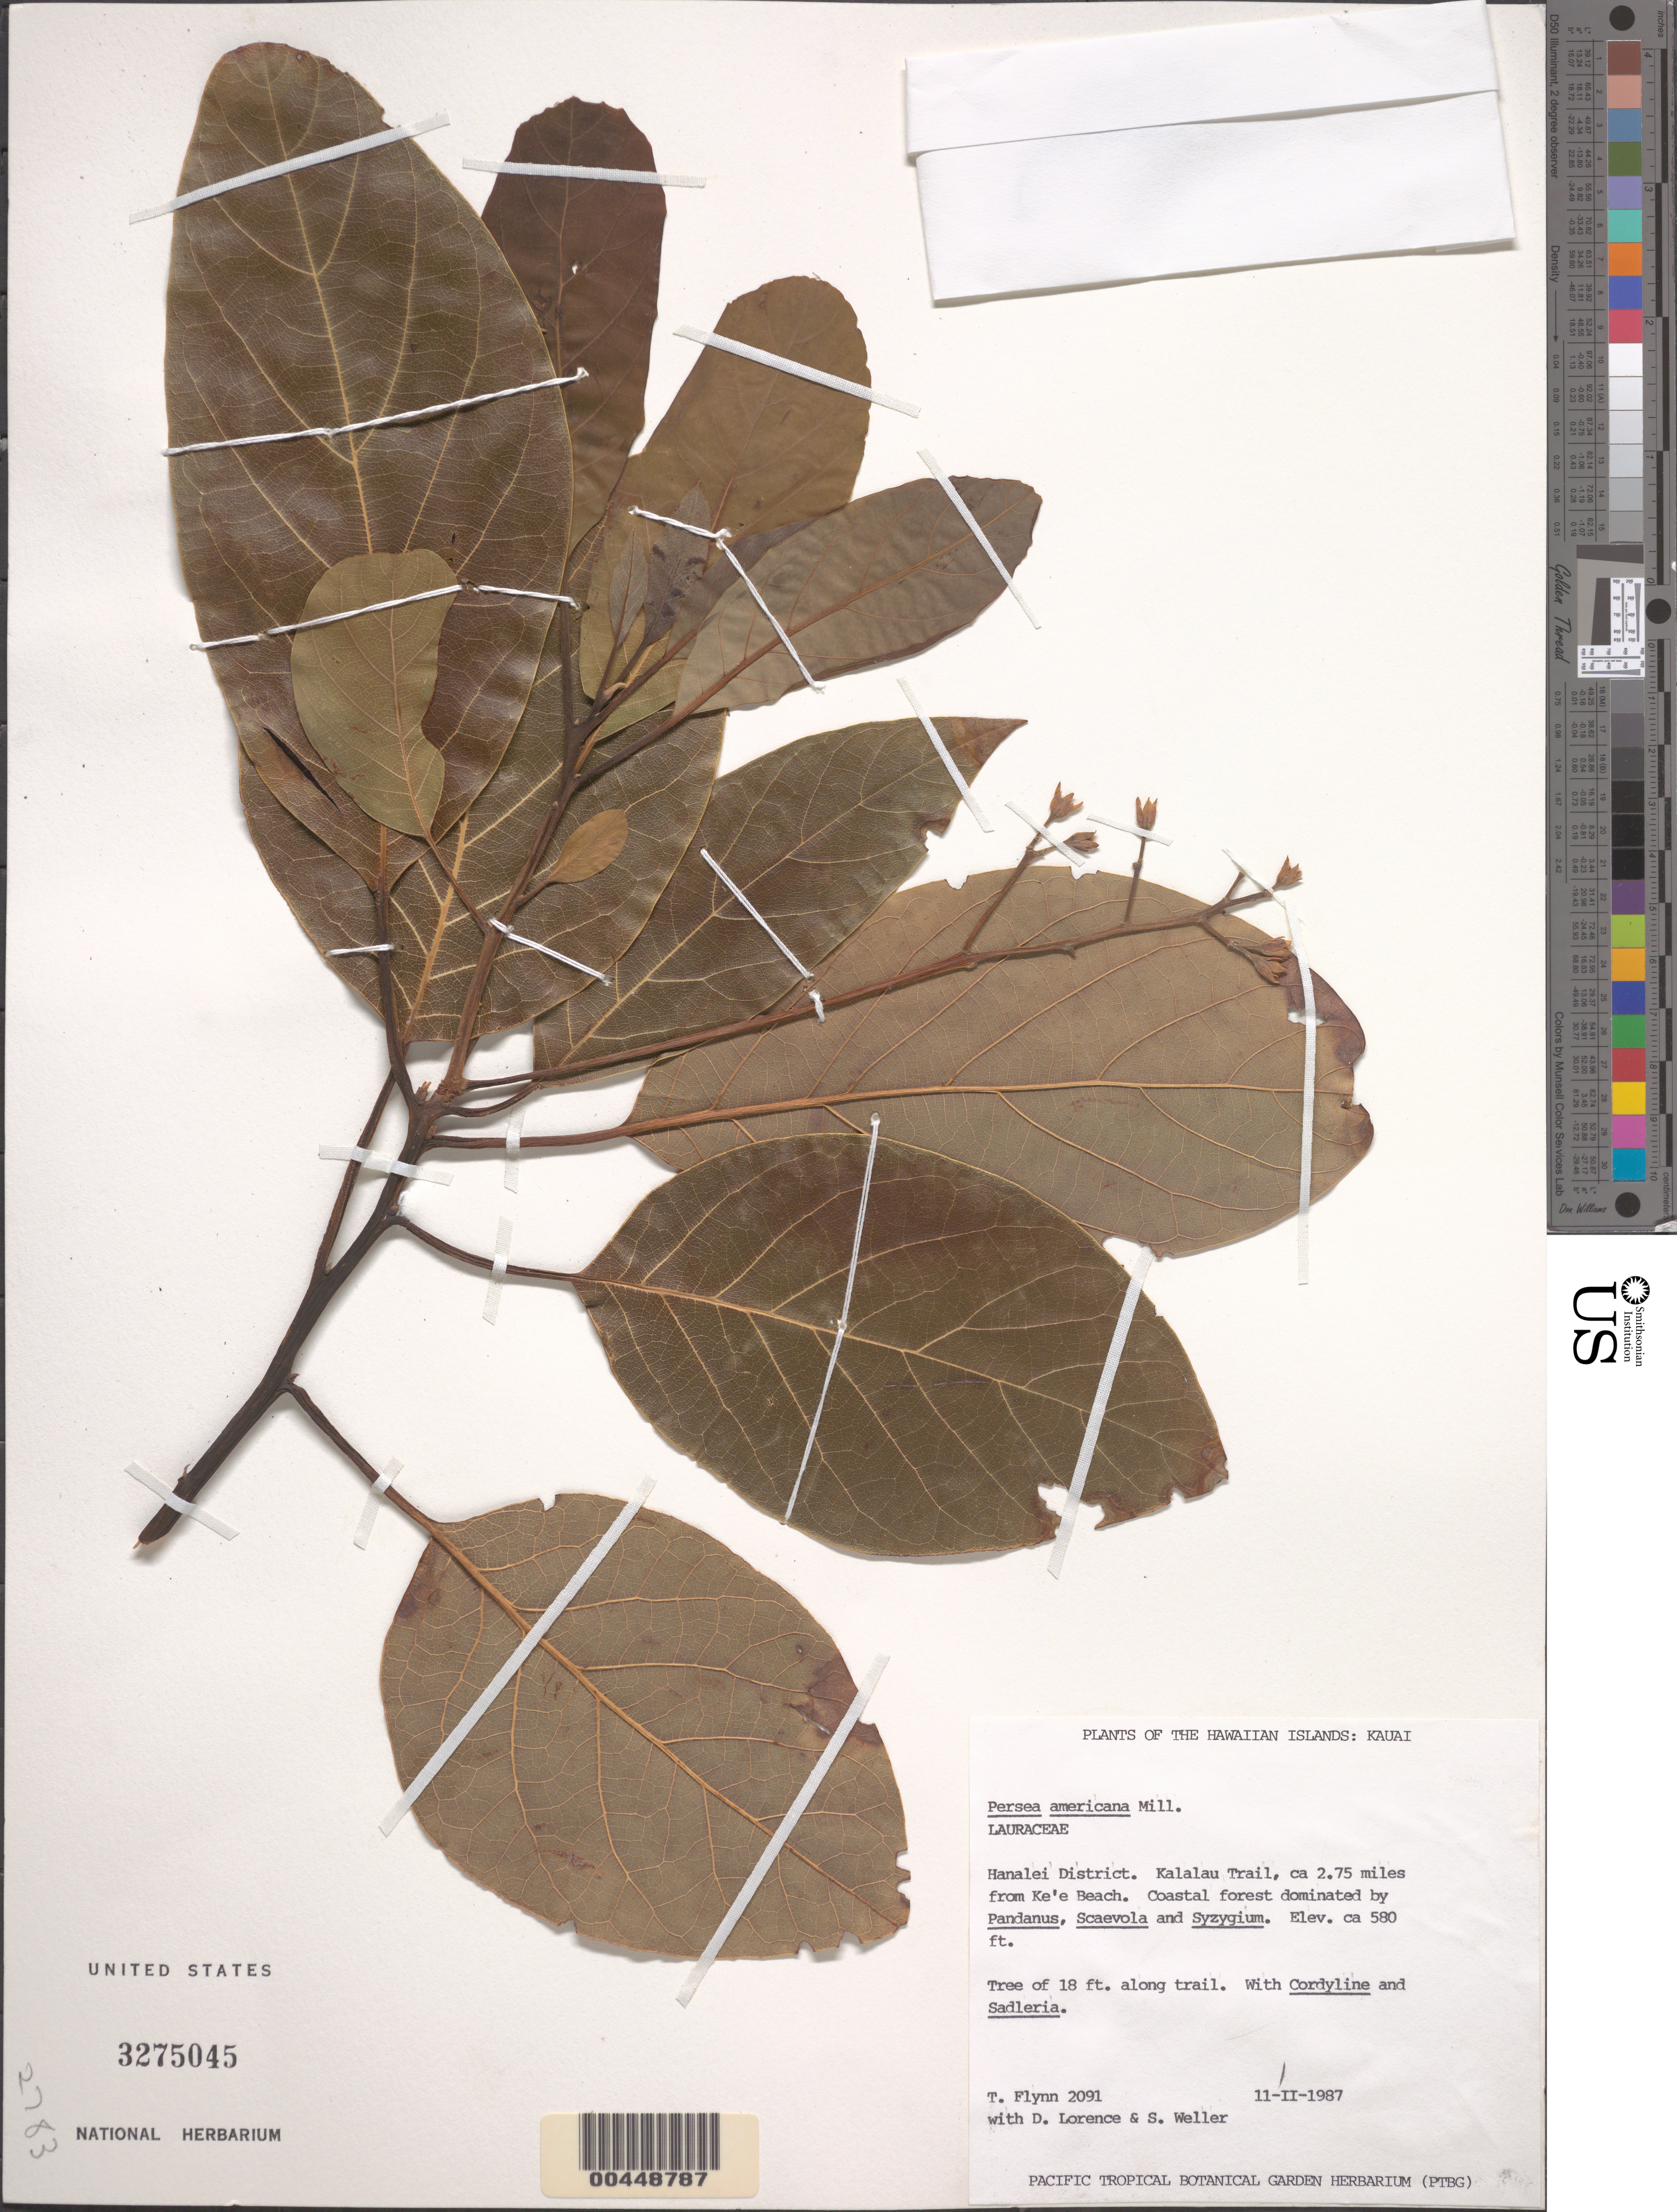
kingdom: Plantae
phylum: Tracheophyta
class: Magnoliopsida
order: Laurales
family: Lauraceae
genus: Persea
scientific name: Persea americana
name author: Mill.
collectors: T. W. Flynn, D. Lorence & S. G. Weller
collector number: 2091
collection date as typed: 11 Feb 1987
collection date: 1987-02-11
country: United States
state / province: Hawaii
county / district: Kauai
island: Kaua'i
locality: Hanalei Dist., Kalalau Trail, ca 2.75 mi from Kee Beach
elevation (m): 177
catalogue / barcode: US 3275045